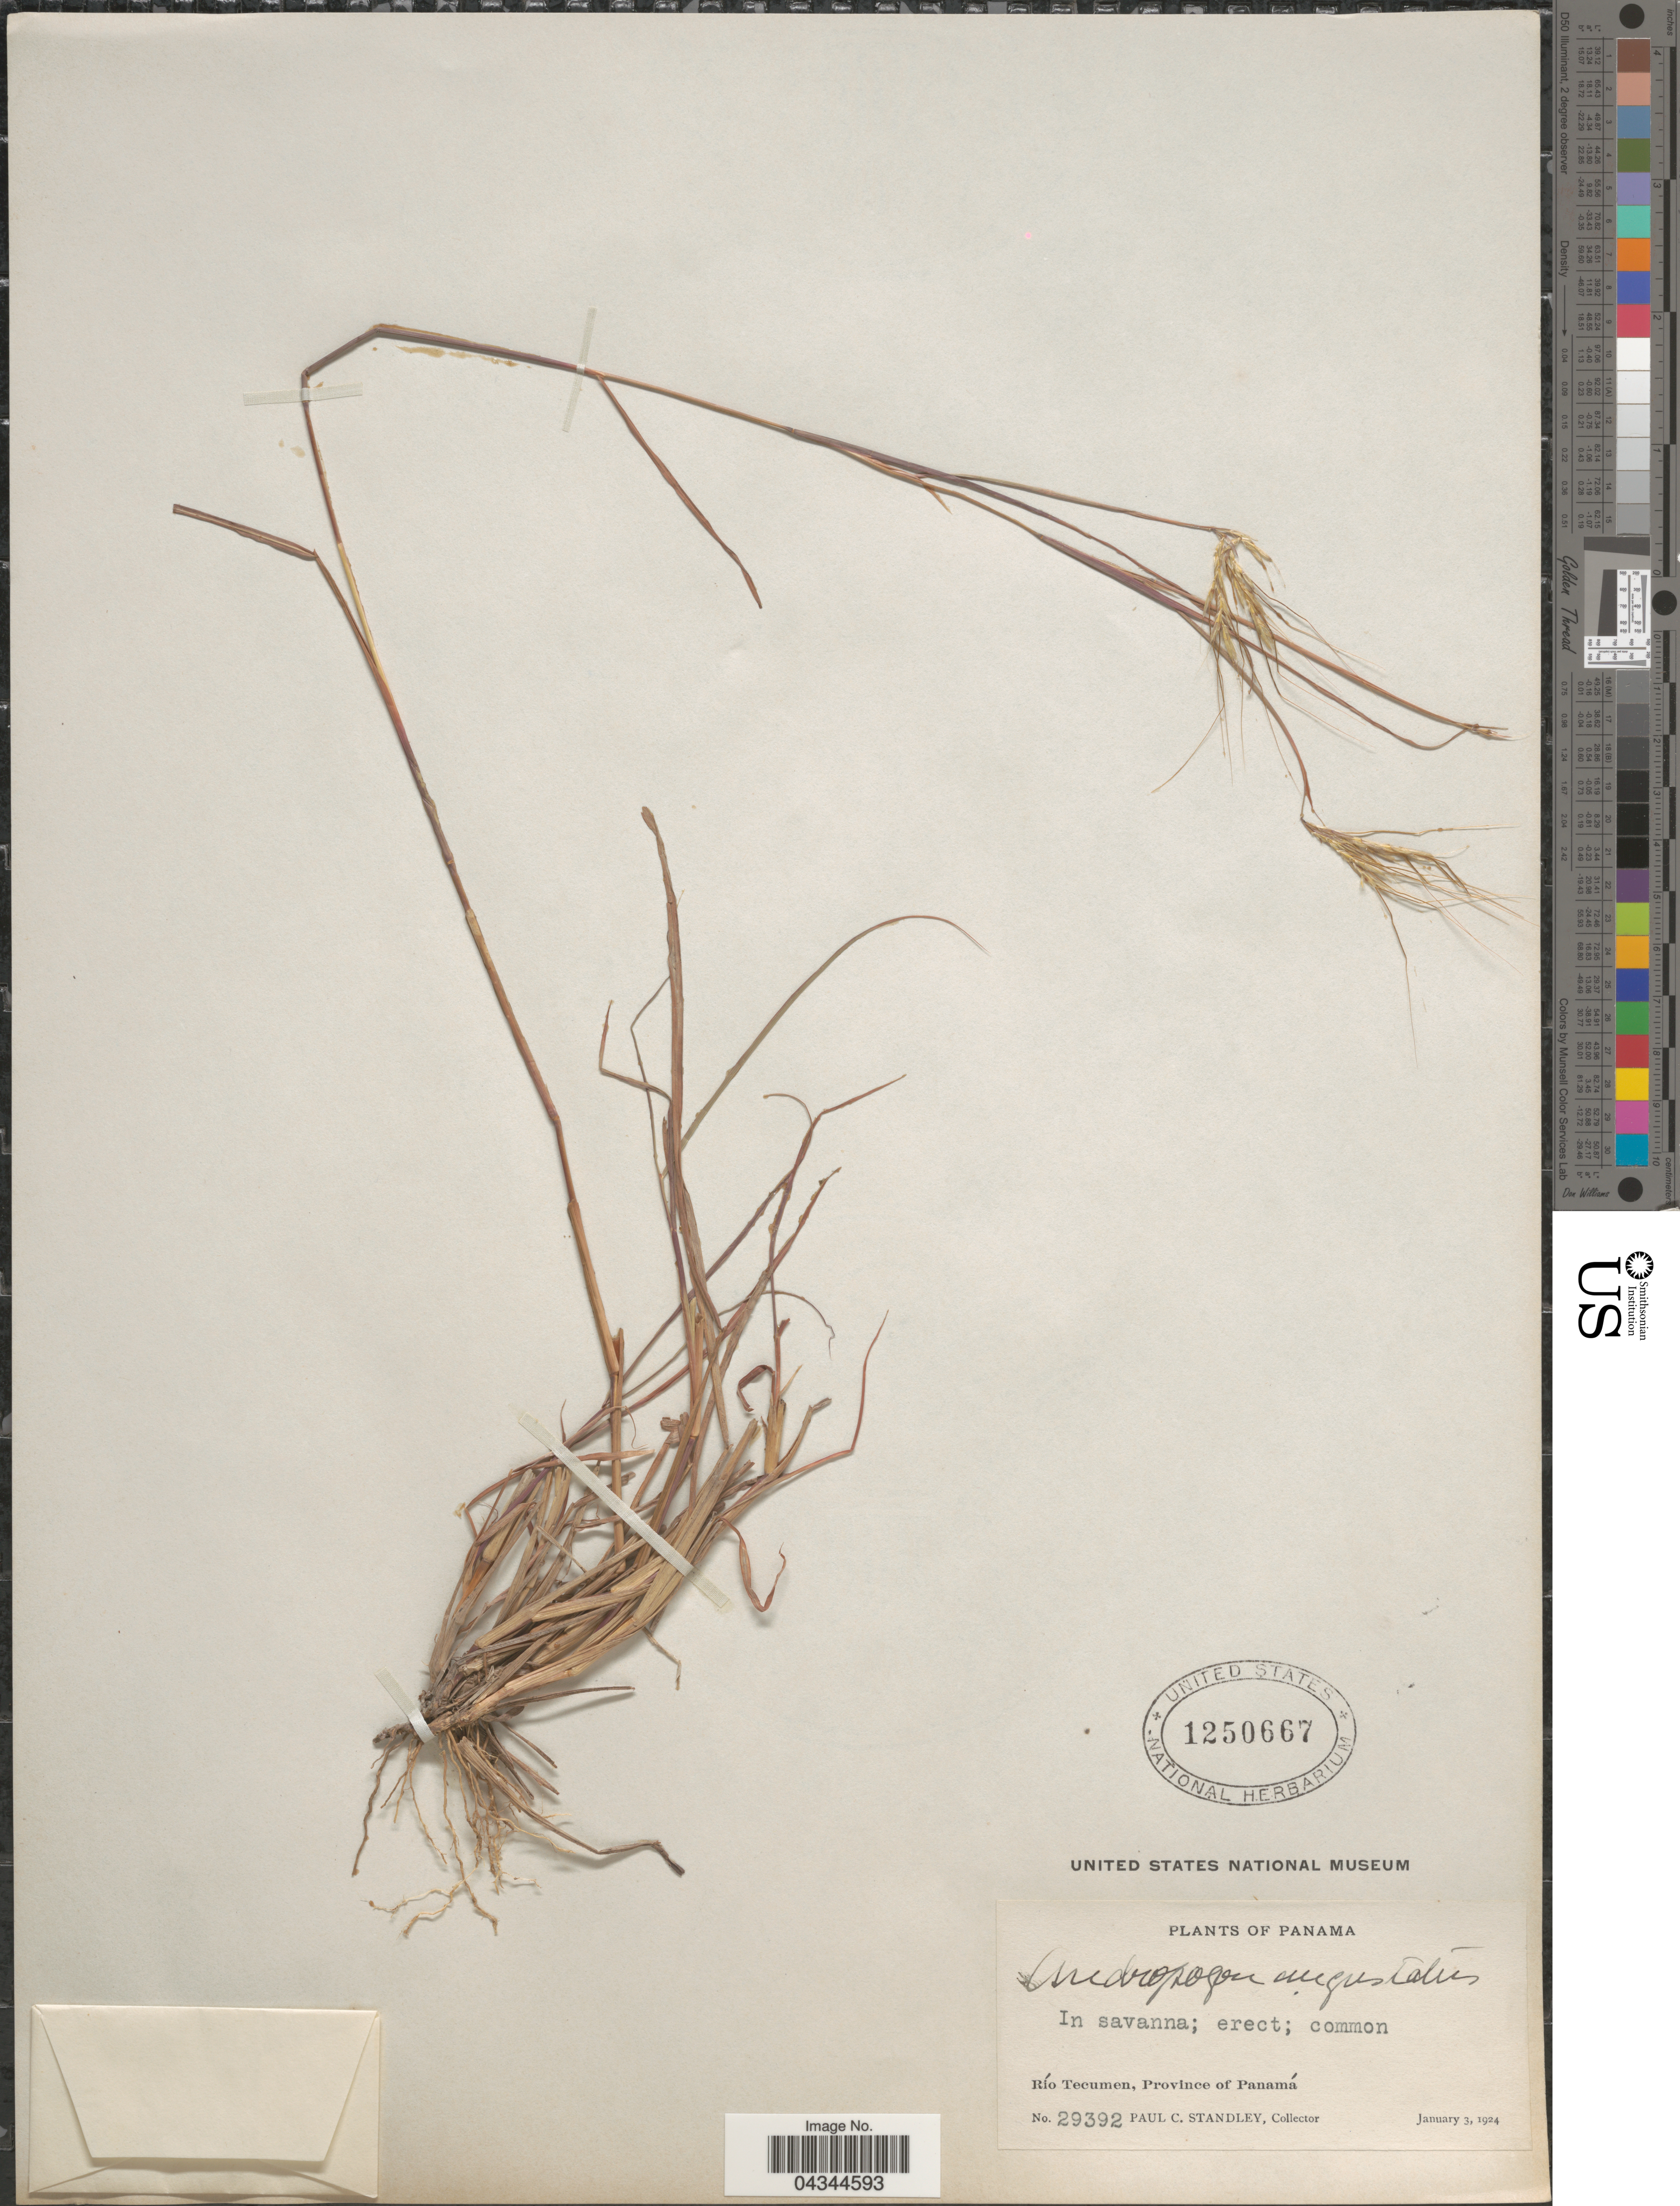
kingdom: Plantae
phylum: Tracheophyta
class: Liliopsida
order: Poales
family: Poaceae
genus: Andropogon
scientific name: Andropogon angustatus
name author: (J. Presl) Steud.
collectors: P. C. Standley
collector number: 29392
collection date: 1924-01-03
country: Panama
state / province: Panamá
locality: Río Tecumen.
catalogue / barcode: US 1250667